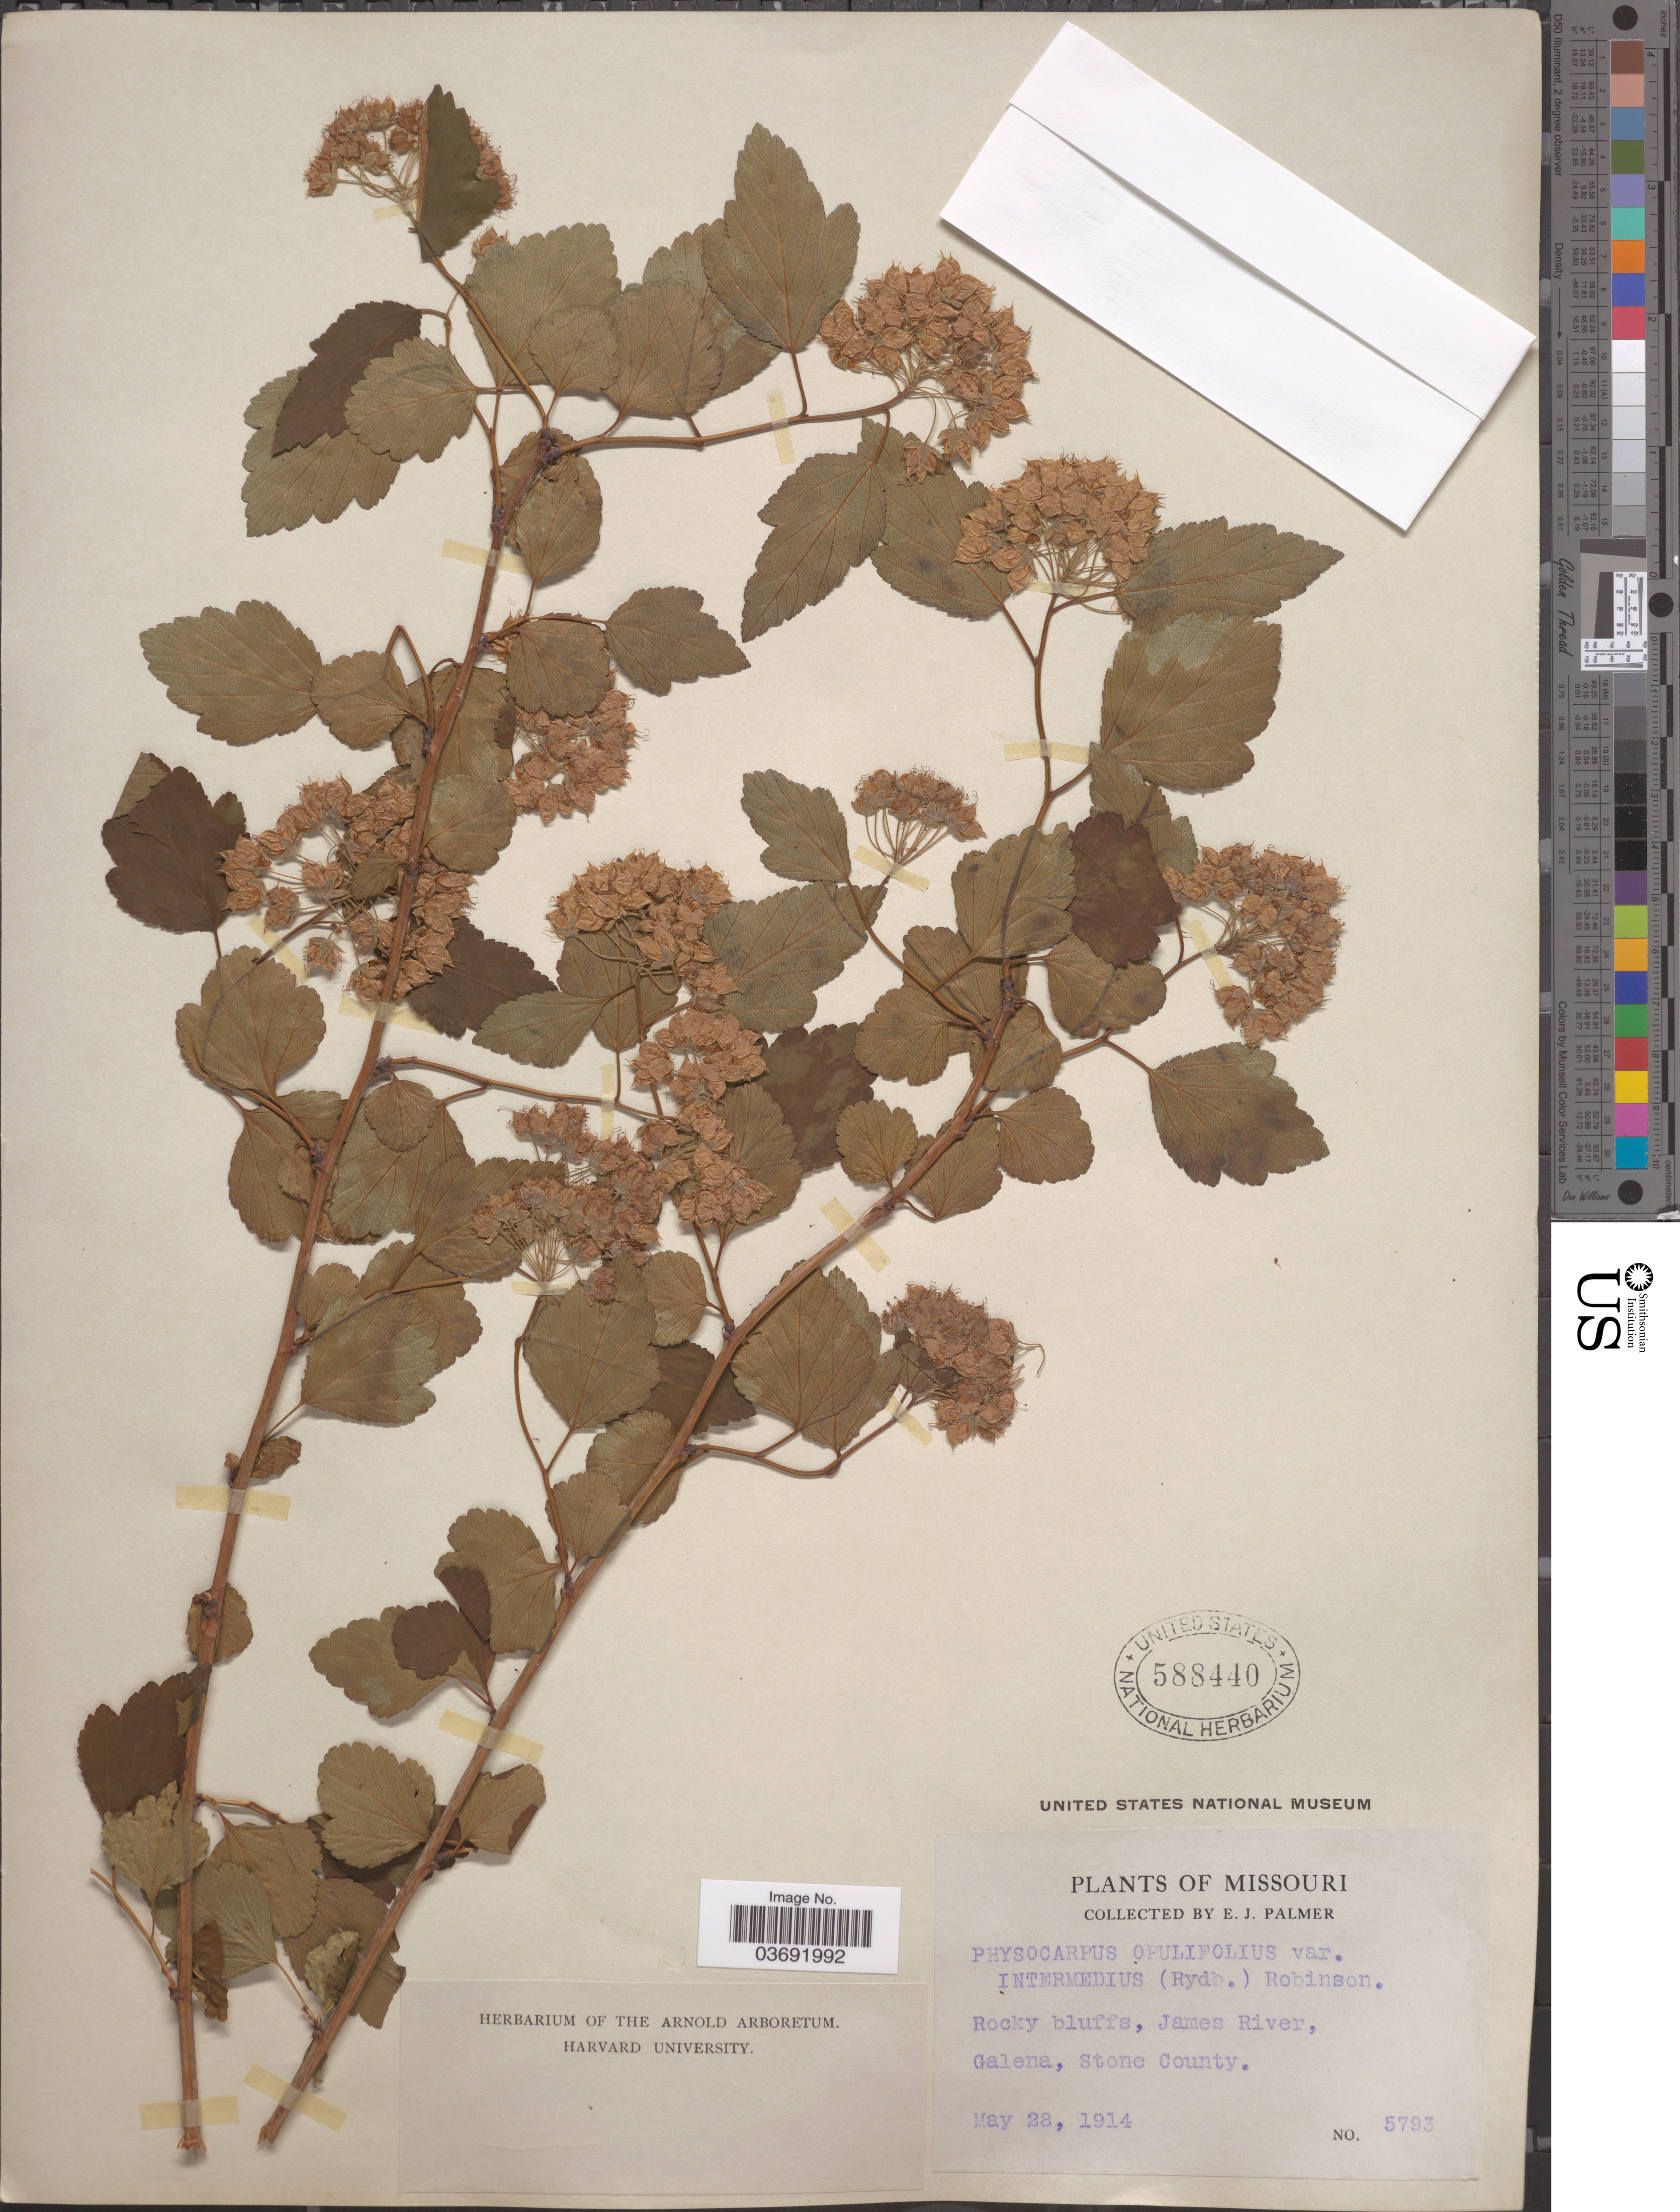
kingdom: Plantae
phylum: Tracheophyta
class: Magnoliopsida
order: Rosales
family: Rosaceae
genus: Physocarpus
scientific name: Physocarpus intermedius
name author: (Rydb.) C.K. Schneid.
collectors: E. J. Palmer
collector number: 5793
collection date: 1914-05-28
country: United States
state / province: Missouri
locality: Rocky bluffs, James River, Galena, Stone County.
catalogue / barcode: US 588440